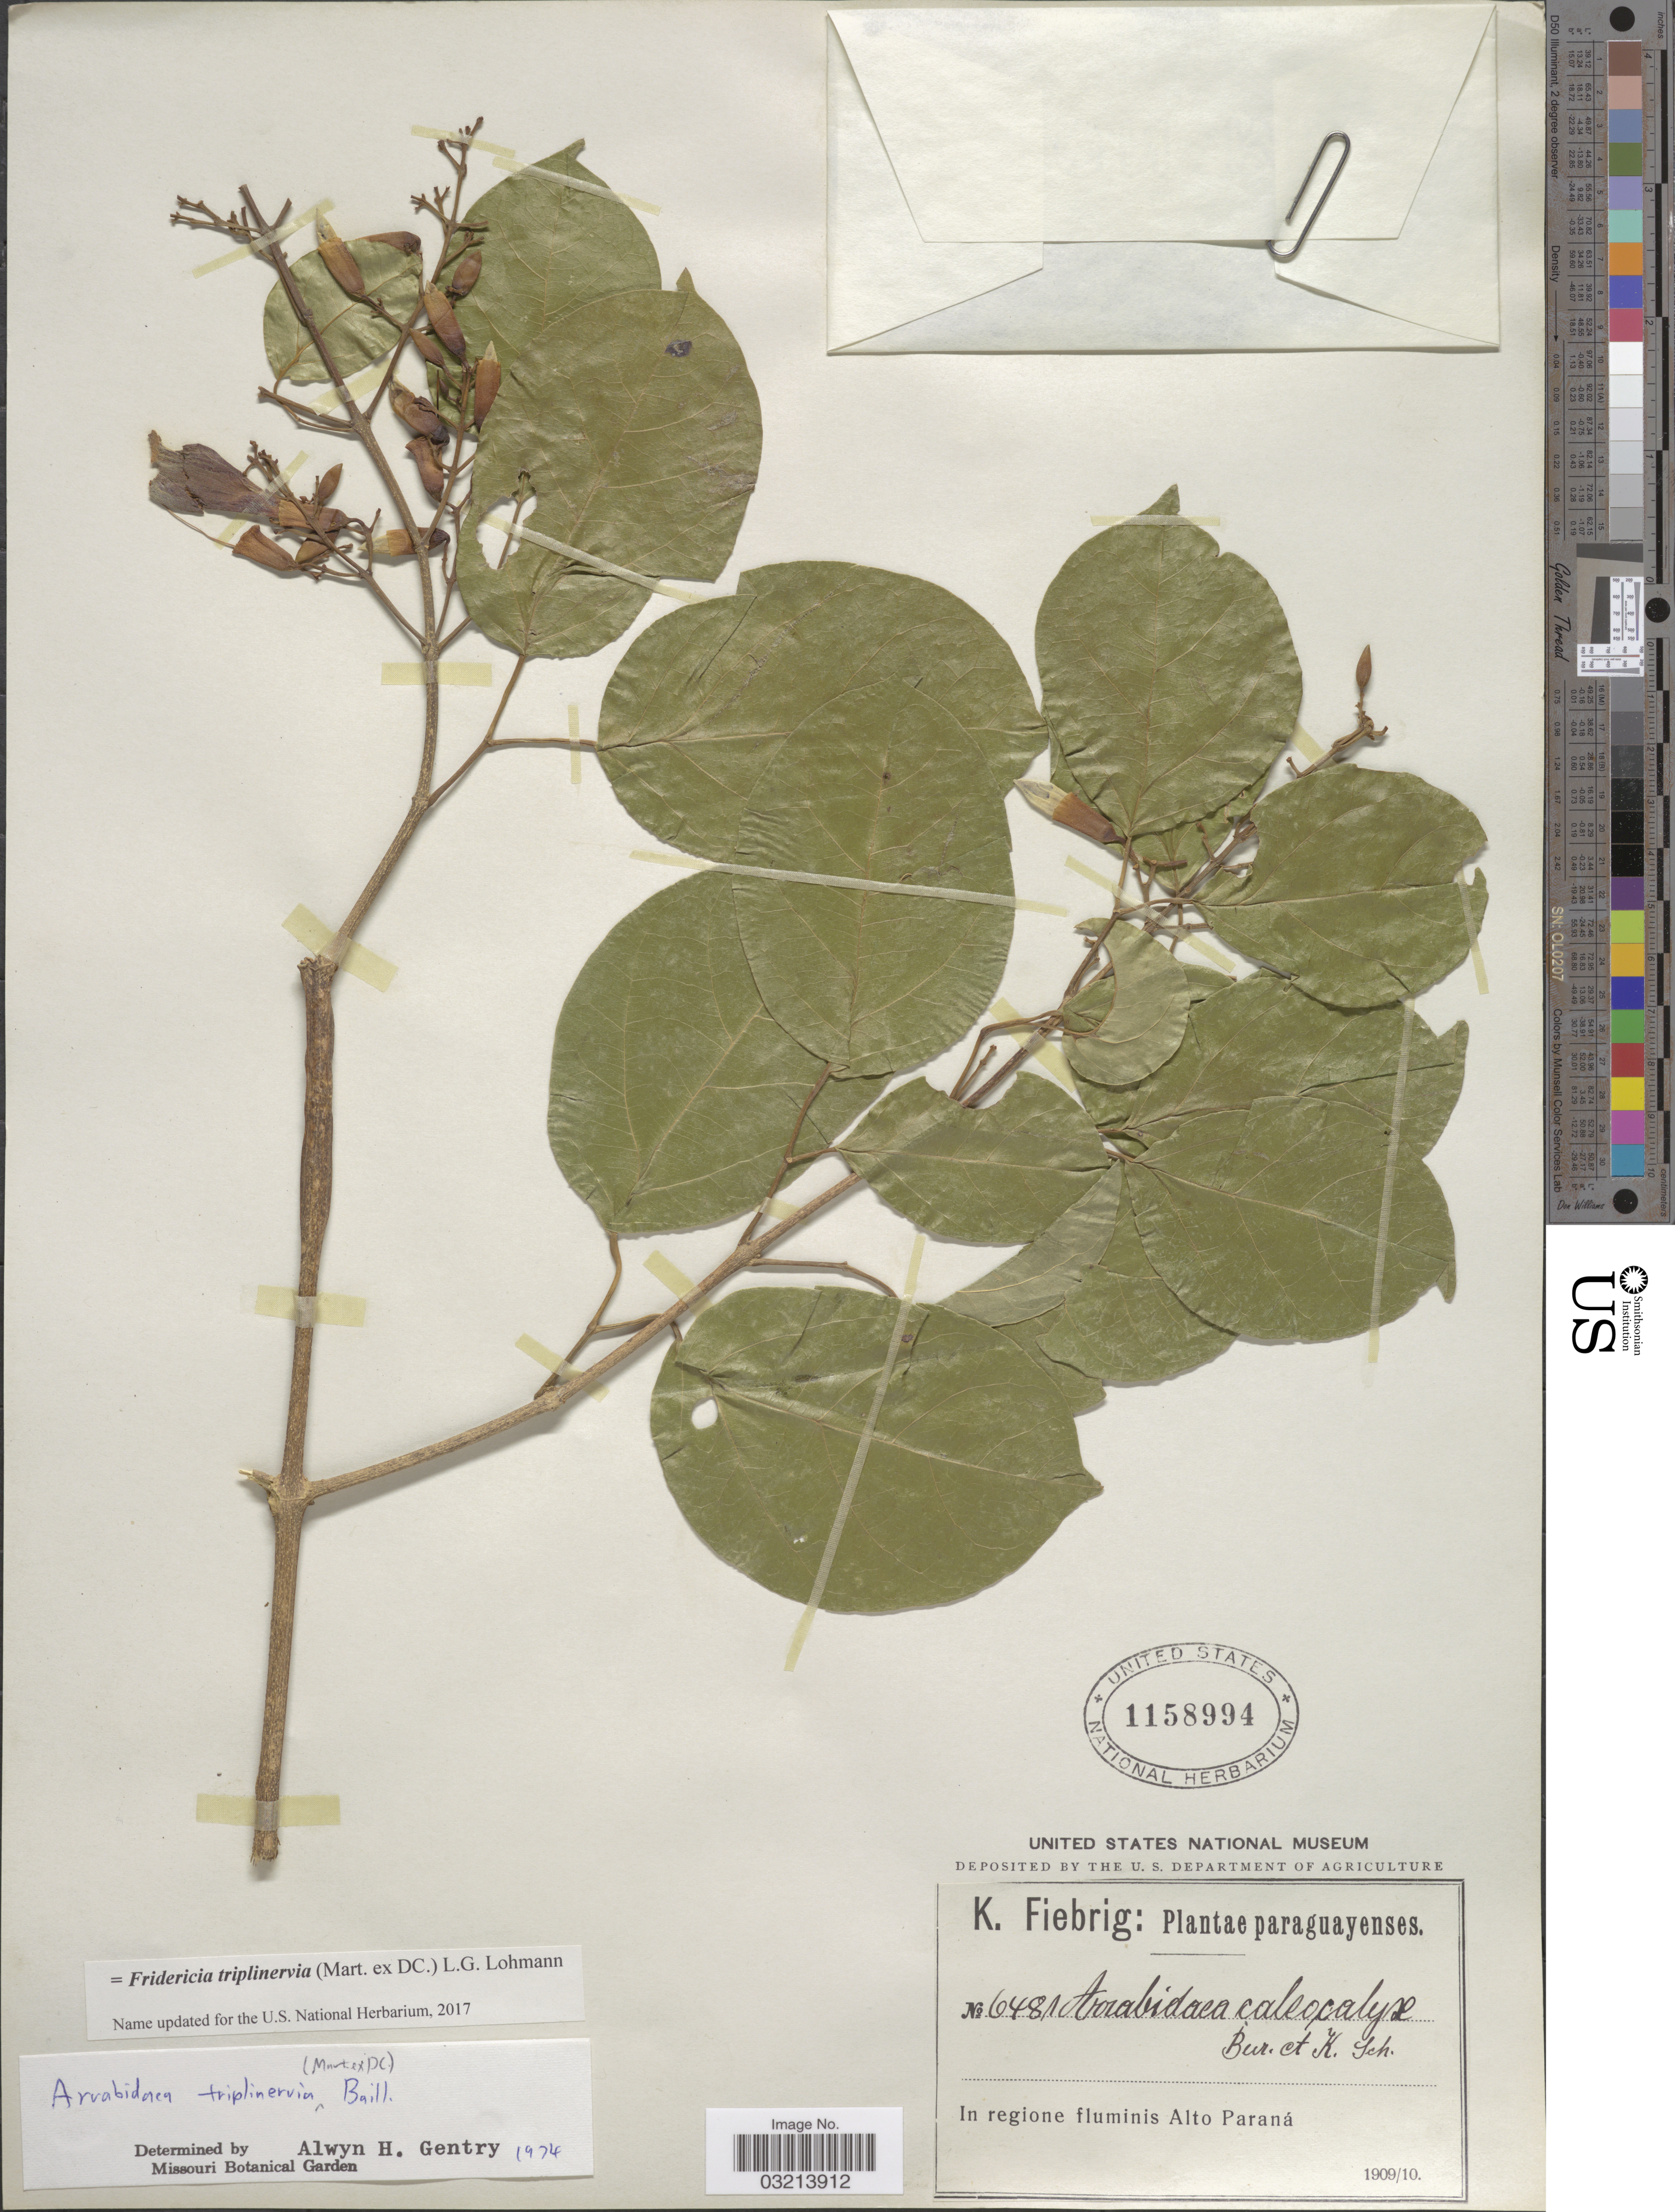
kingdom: Plantae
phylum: Tracheophyta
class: Magnoliopsida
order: Lamiales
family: Bignoniaceae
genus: Fridericia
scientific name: Fridericia triplinervia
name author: (Mart. ex DC.) L.G. Lohmann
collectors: K. Fiebrig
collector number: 6481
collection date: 1909/1910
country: Paraguay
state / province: Alto Parana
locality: In regione fluminis Alto Paraná.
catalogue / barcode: US 1158994